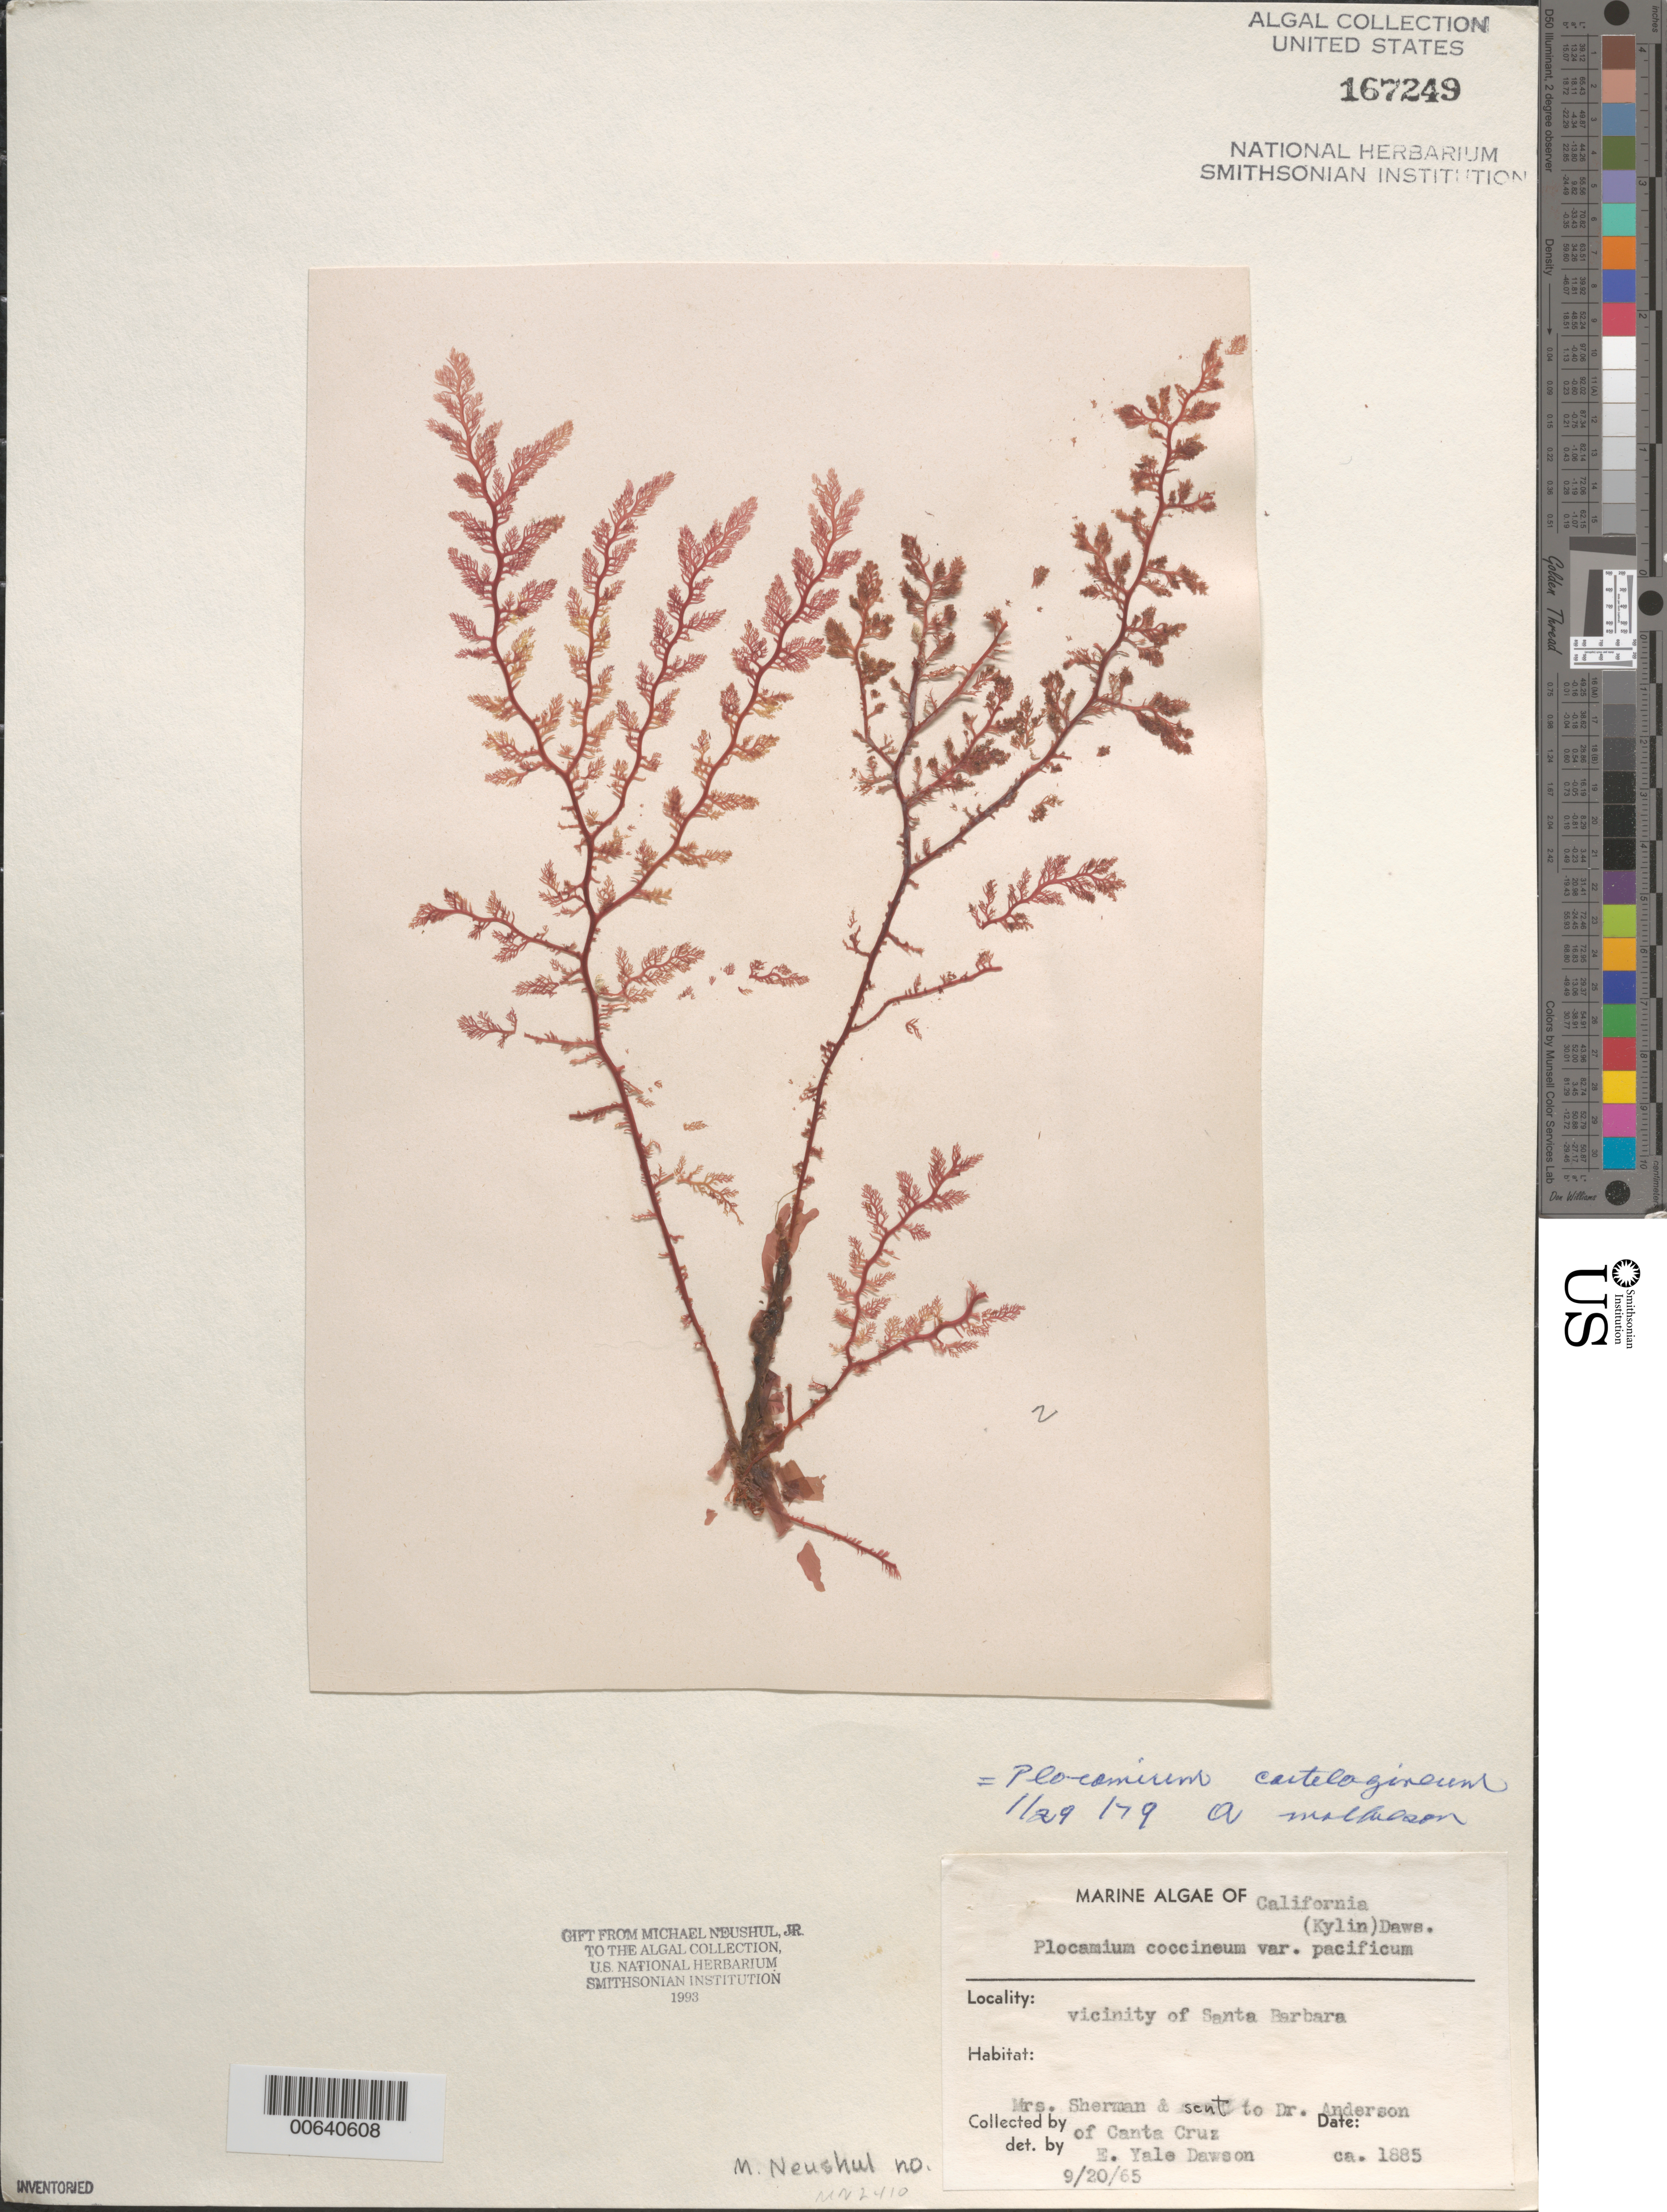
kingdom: Plantae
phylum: Rhodophyta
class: Florideophyceae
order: Plocamiales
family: Plocamiaceae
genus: Plocamium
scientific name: Plocamium cartilagineum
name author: (L.) P.S. Dixon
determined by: Mathieson, A. C.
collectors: M. Sherman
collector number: Neushul 2410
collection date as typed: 1885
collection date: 1885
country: United States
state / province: California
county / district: Santa Barbara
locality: Santa Barbara area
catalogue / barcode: US 167249